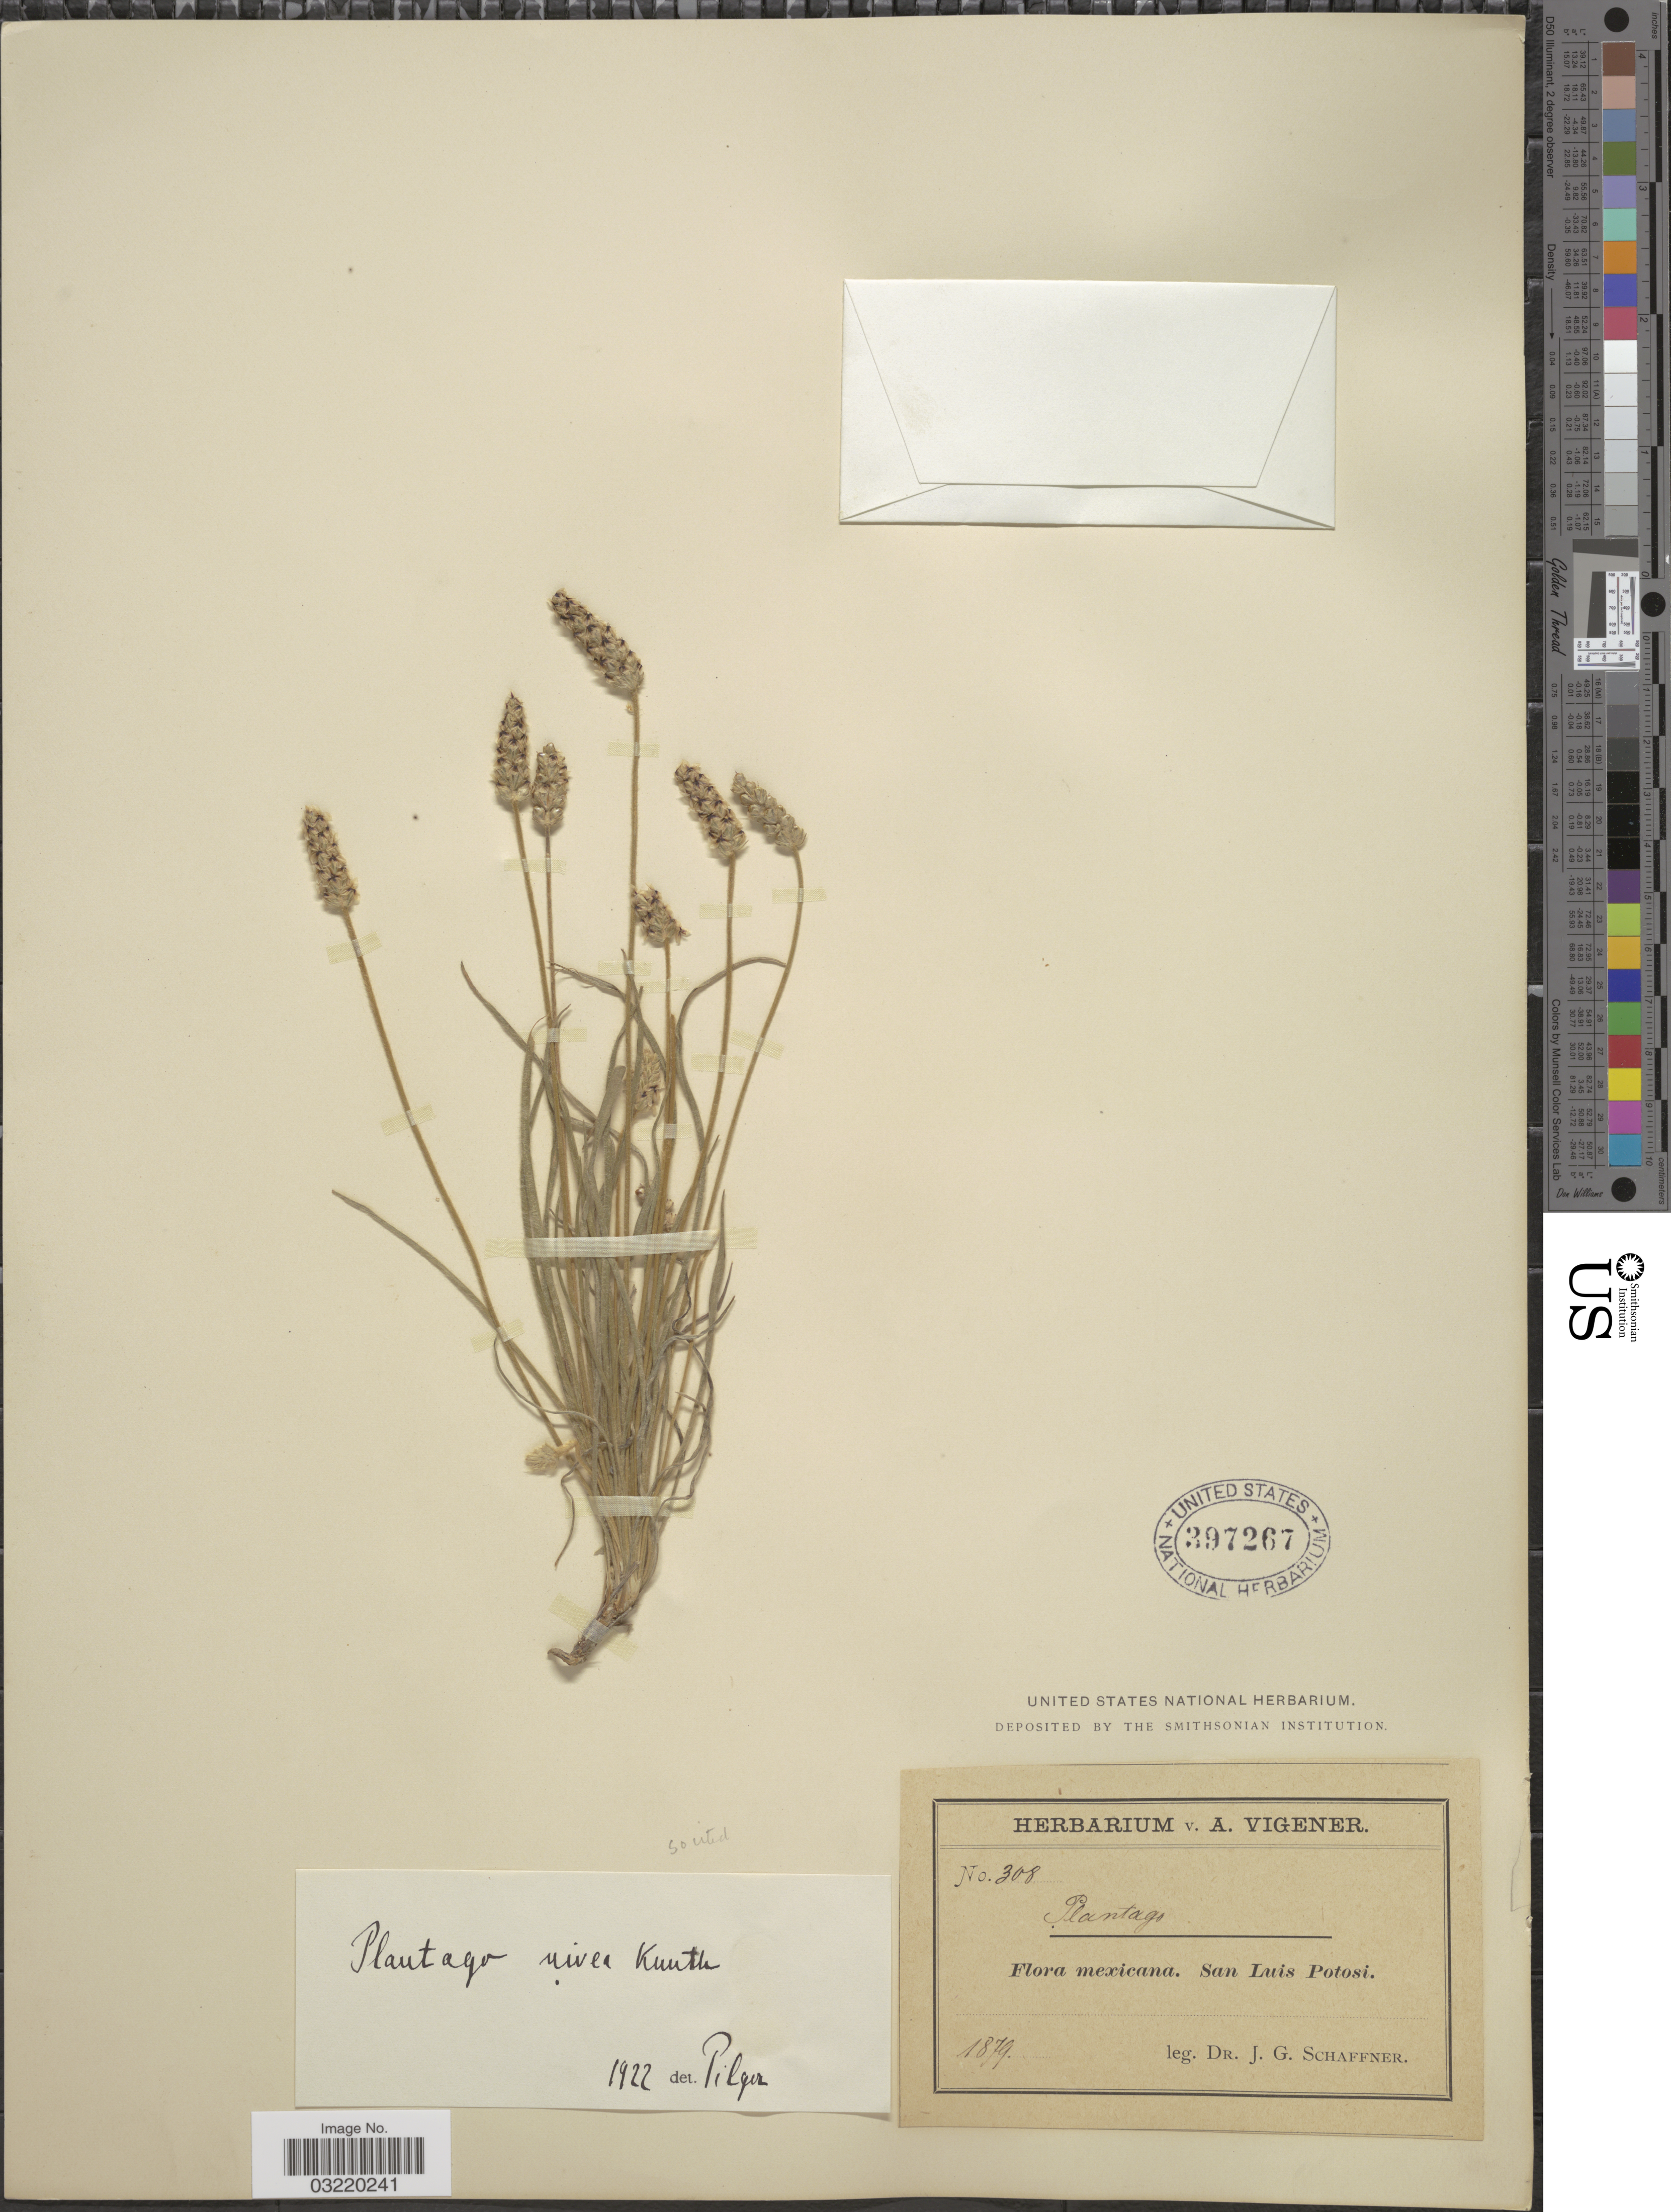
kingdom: Plantae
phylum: Tracheophyta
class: Magnoliopsida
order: Lamiales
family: Plantaginaceae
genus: Plantago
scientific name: Plantago nivea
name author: Kunth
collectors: J. G. Schaffner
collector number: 308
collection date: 1879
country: Mexico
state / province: San Luis Potosí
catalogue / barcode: US 397267